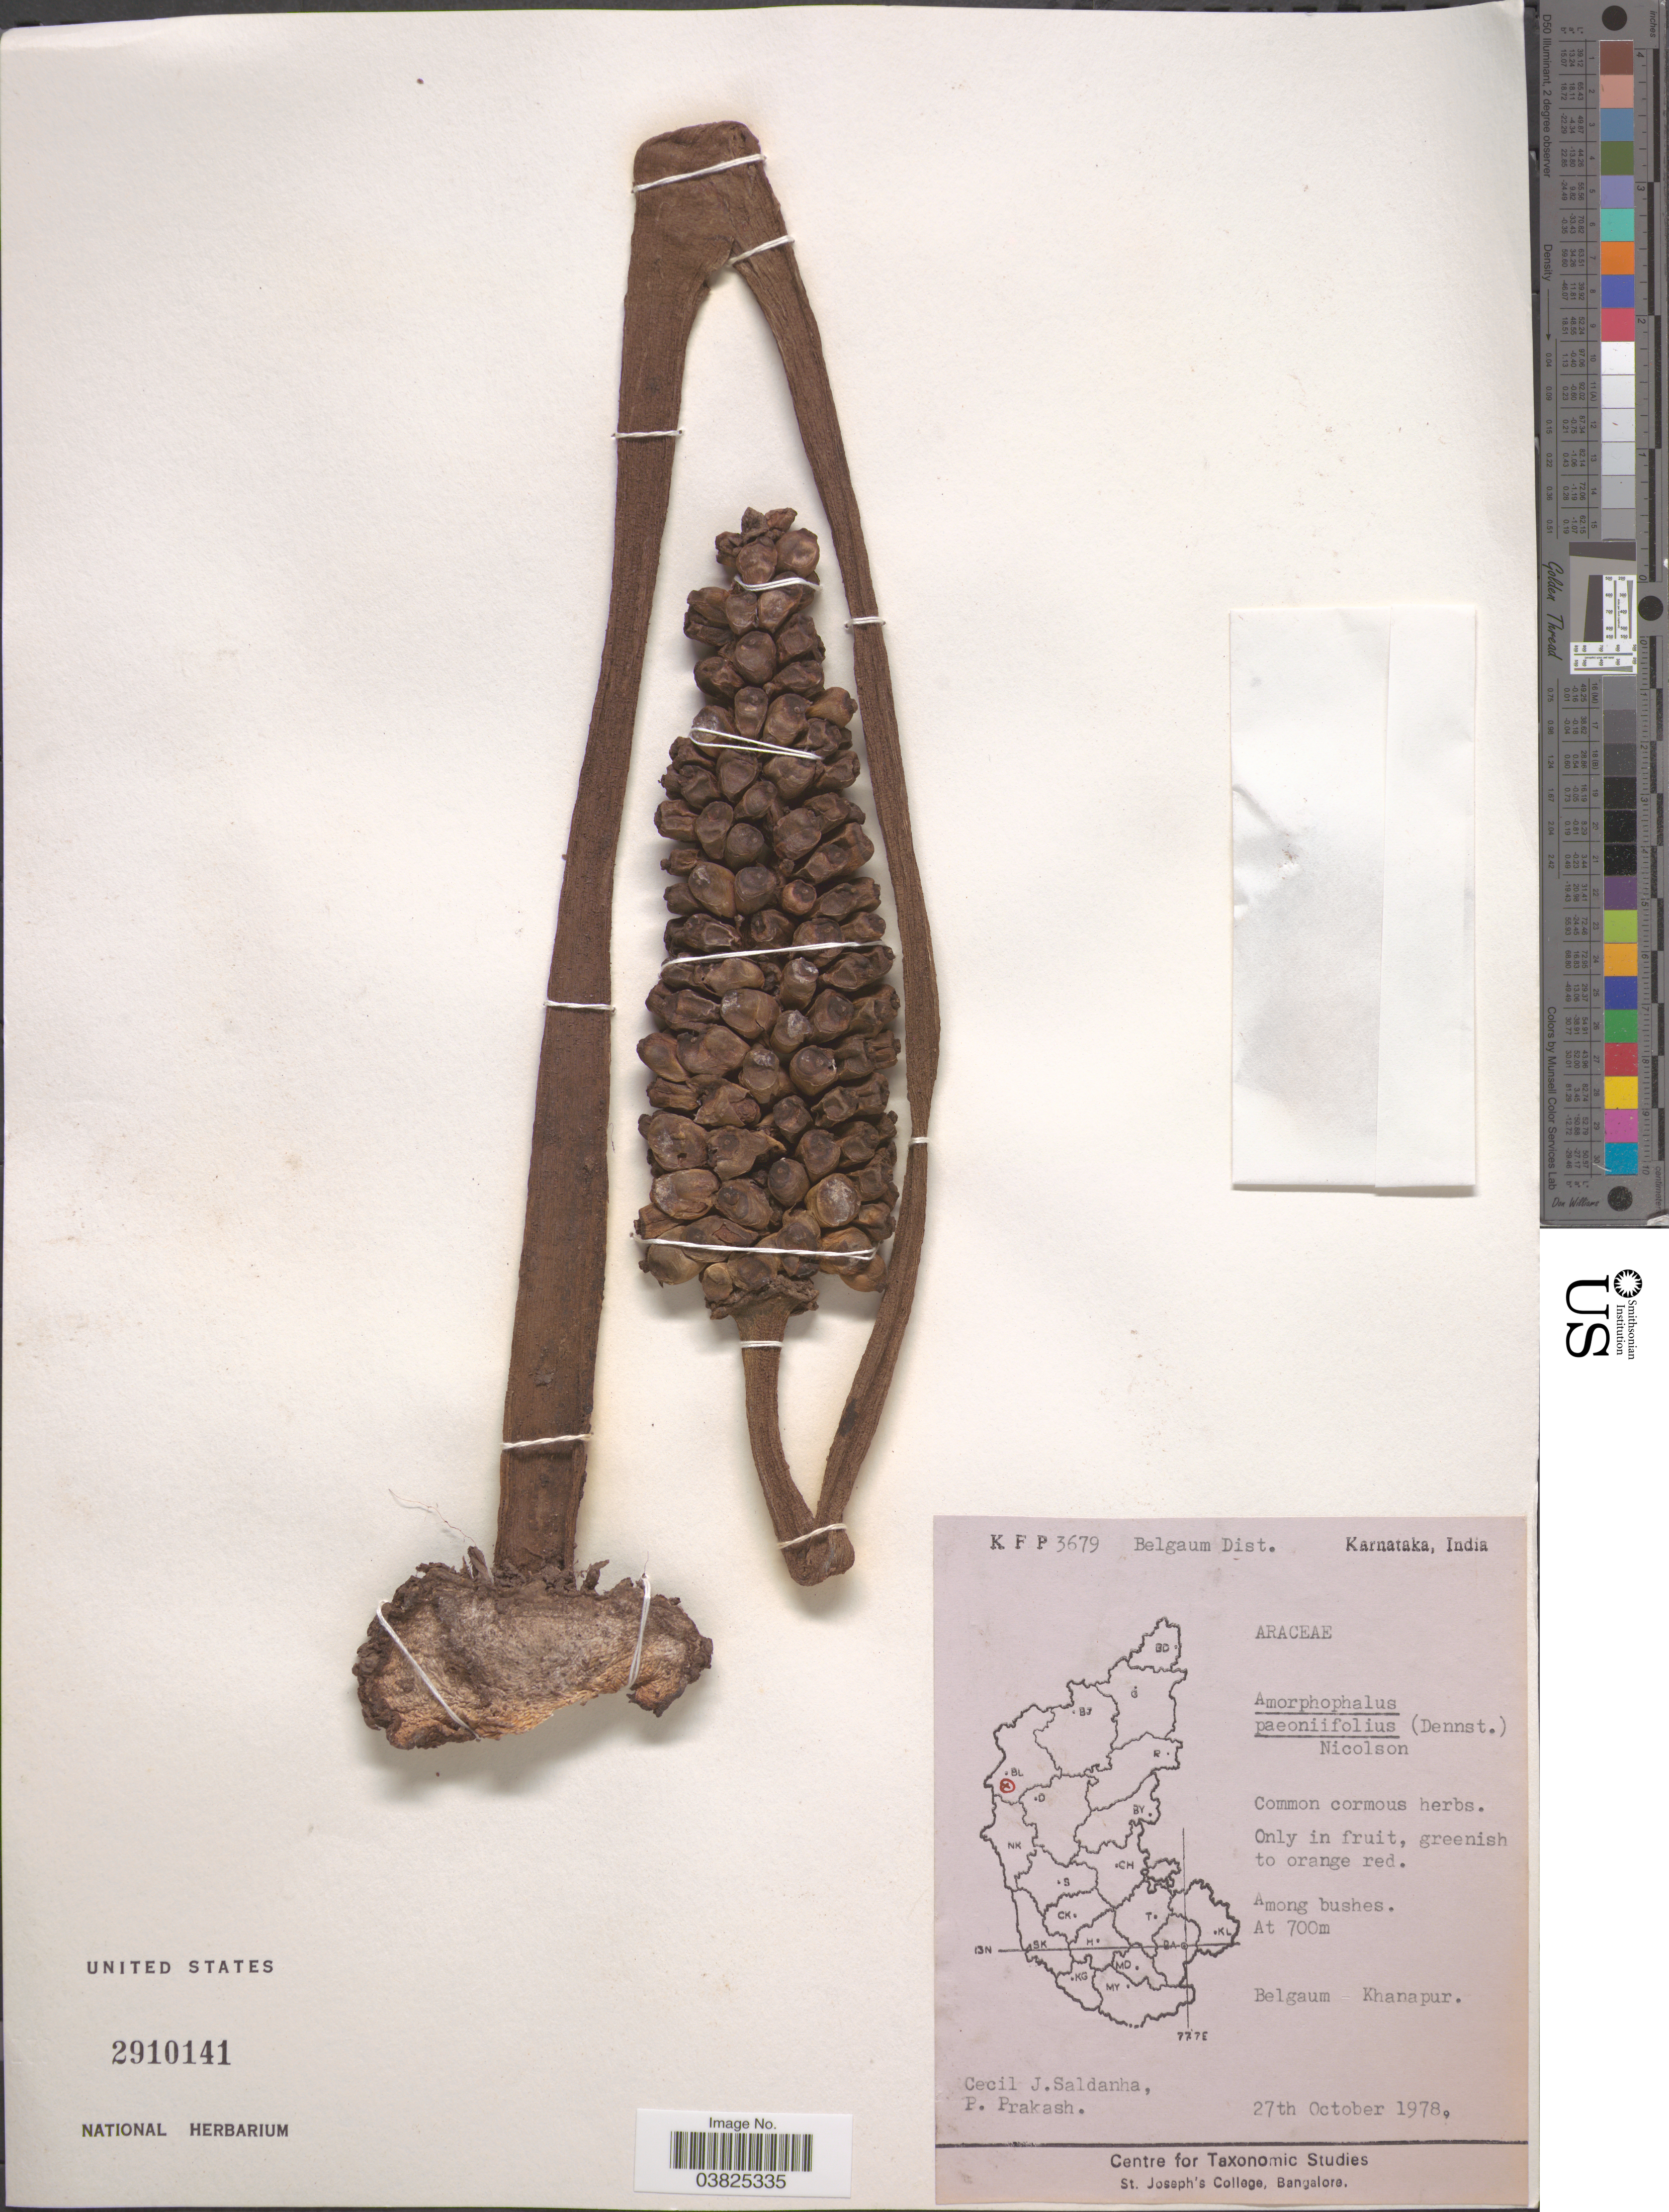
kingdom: Plantae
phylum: Tracheophyta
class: Liliopsida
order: Alismatales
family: Araceae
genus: Amorphophallus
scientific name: Amorphophallus paeoniifolius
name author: (Dennst.) Nicolson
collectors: C. J. Saldanha & P. Prakash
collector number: KFP 3679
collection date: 1978-10-27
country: India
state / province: Karnataka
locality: Belgaum Dist. Belgaum Khanapur.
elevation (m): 700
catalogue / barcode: US 2910141